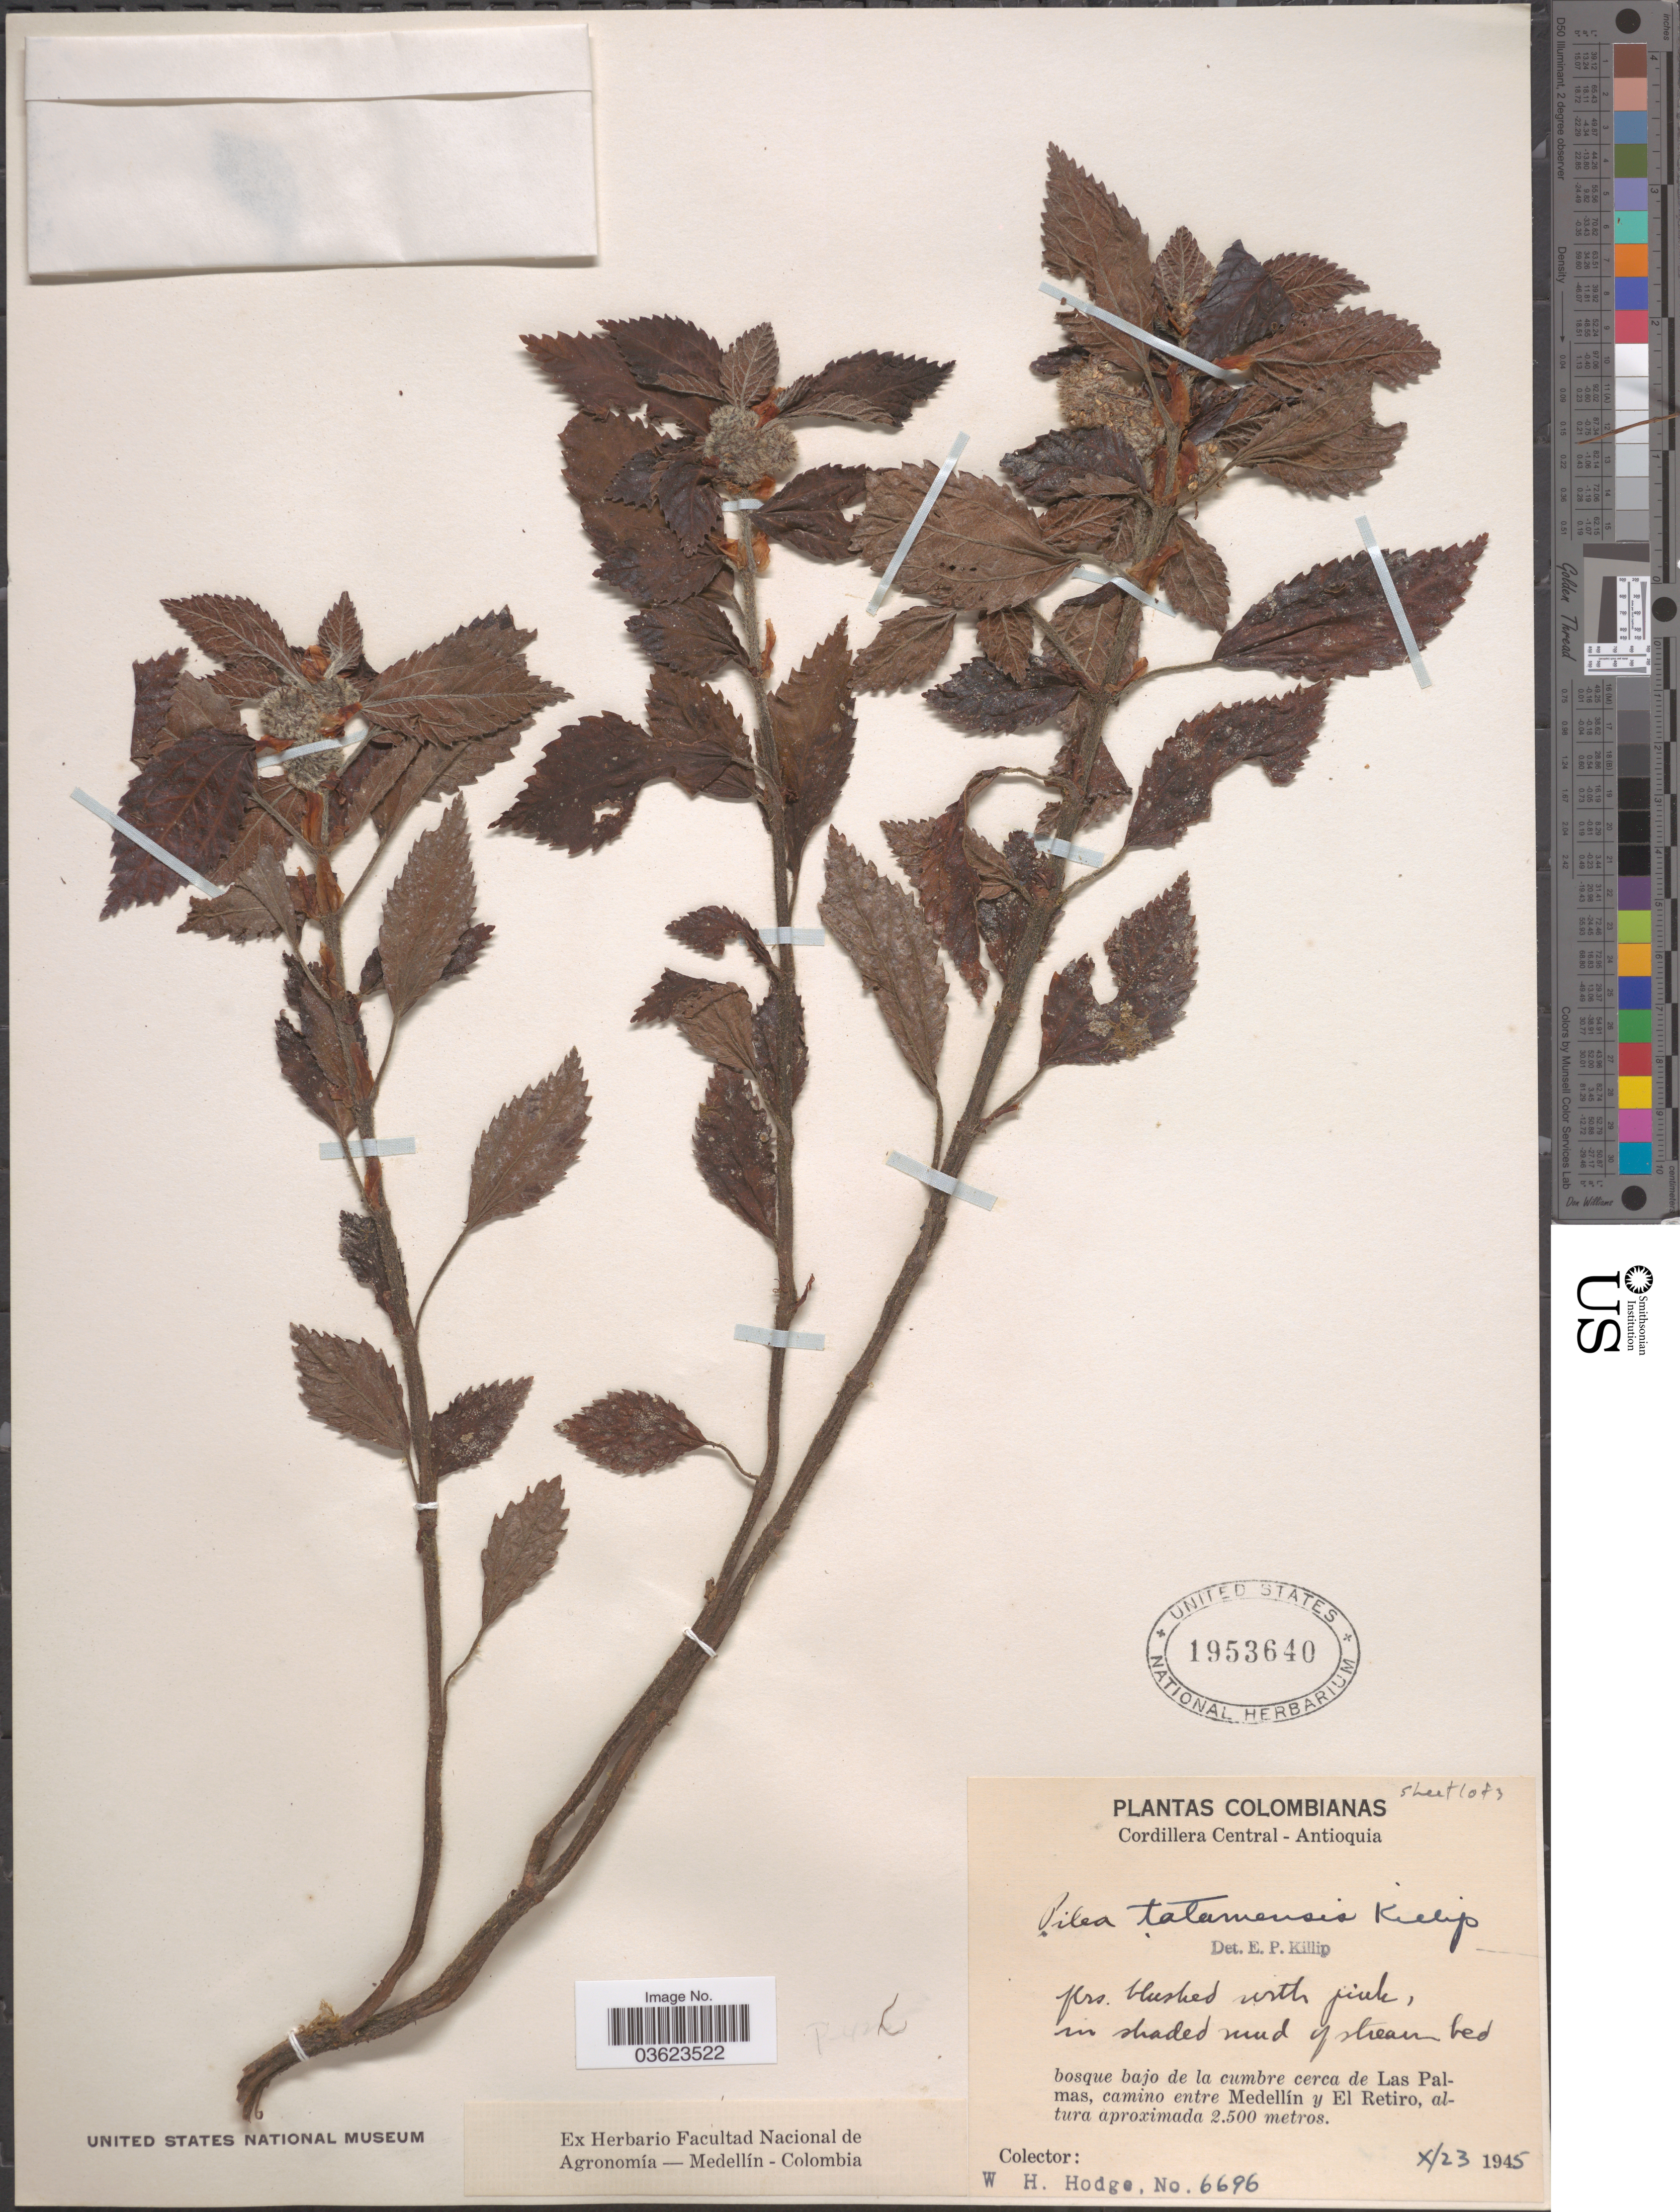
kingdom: Plantae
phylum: Tracheophyta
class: Magnoliopsida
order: Rosales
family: Urticaceae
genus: Pilea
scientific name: Pilea tatamensis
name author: Killip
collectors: W. Hodge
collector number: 6696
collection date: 1945-10-23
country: Colombia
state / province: Antioquia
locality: Cordillera Central. Bosque bajo de la cumbre cerca de Las Palmas, camino entre Medellín y El Retiro.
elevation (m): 2500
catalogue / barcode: US 1953640